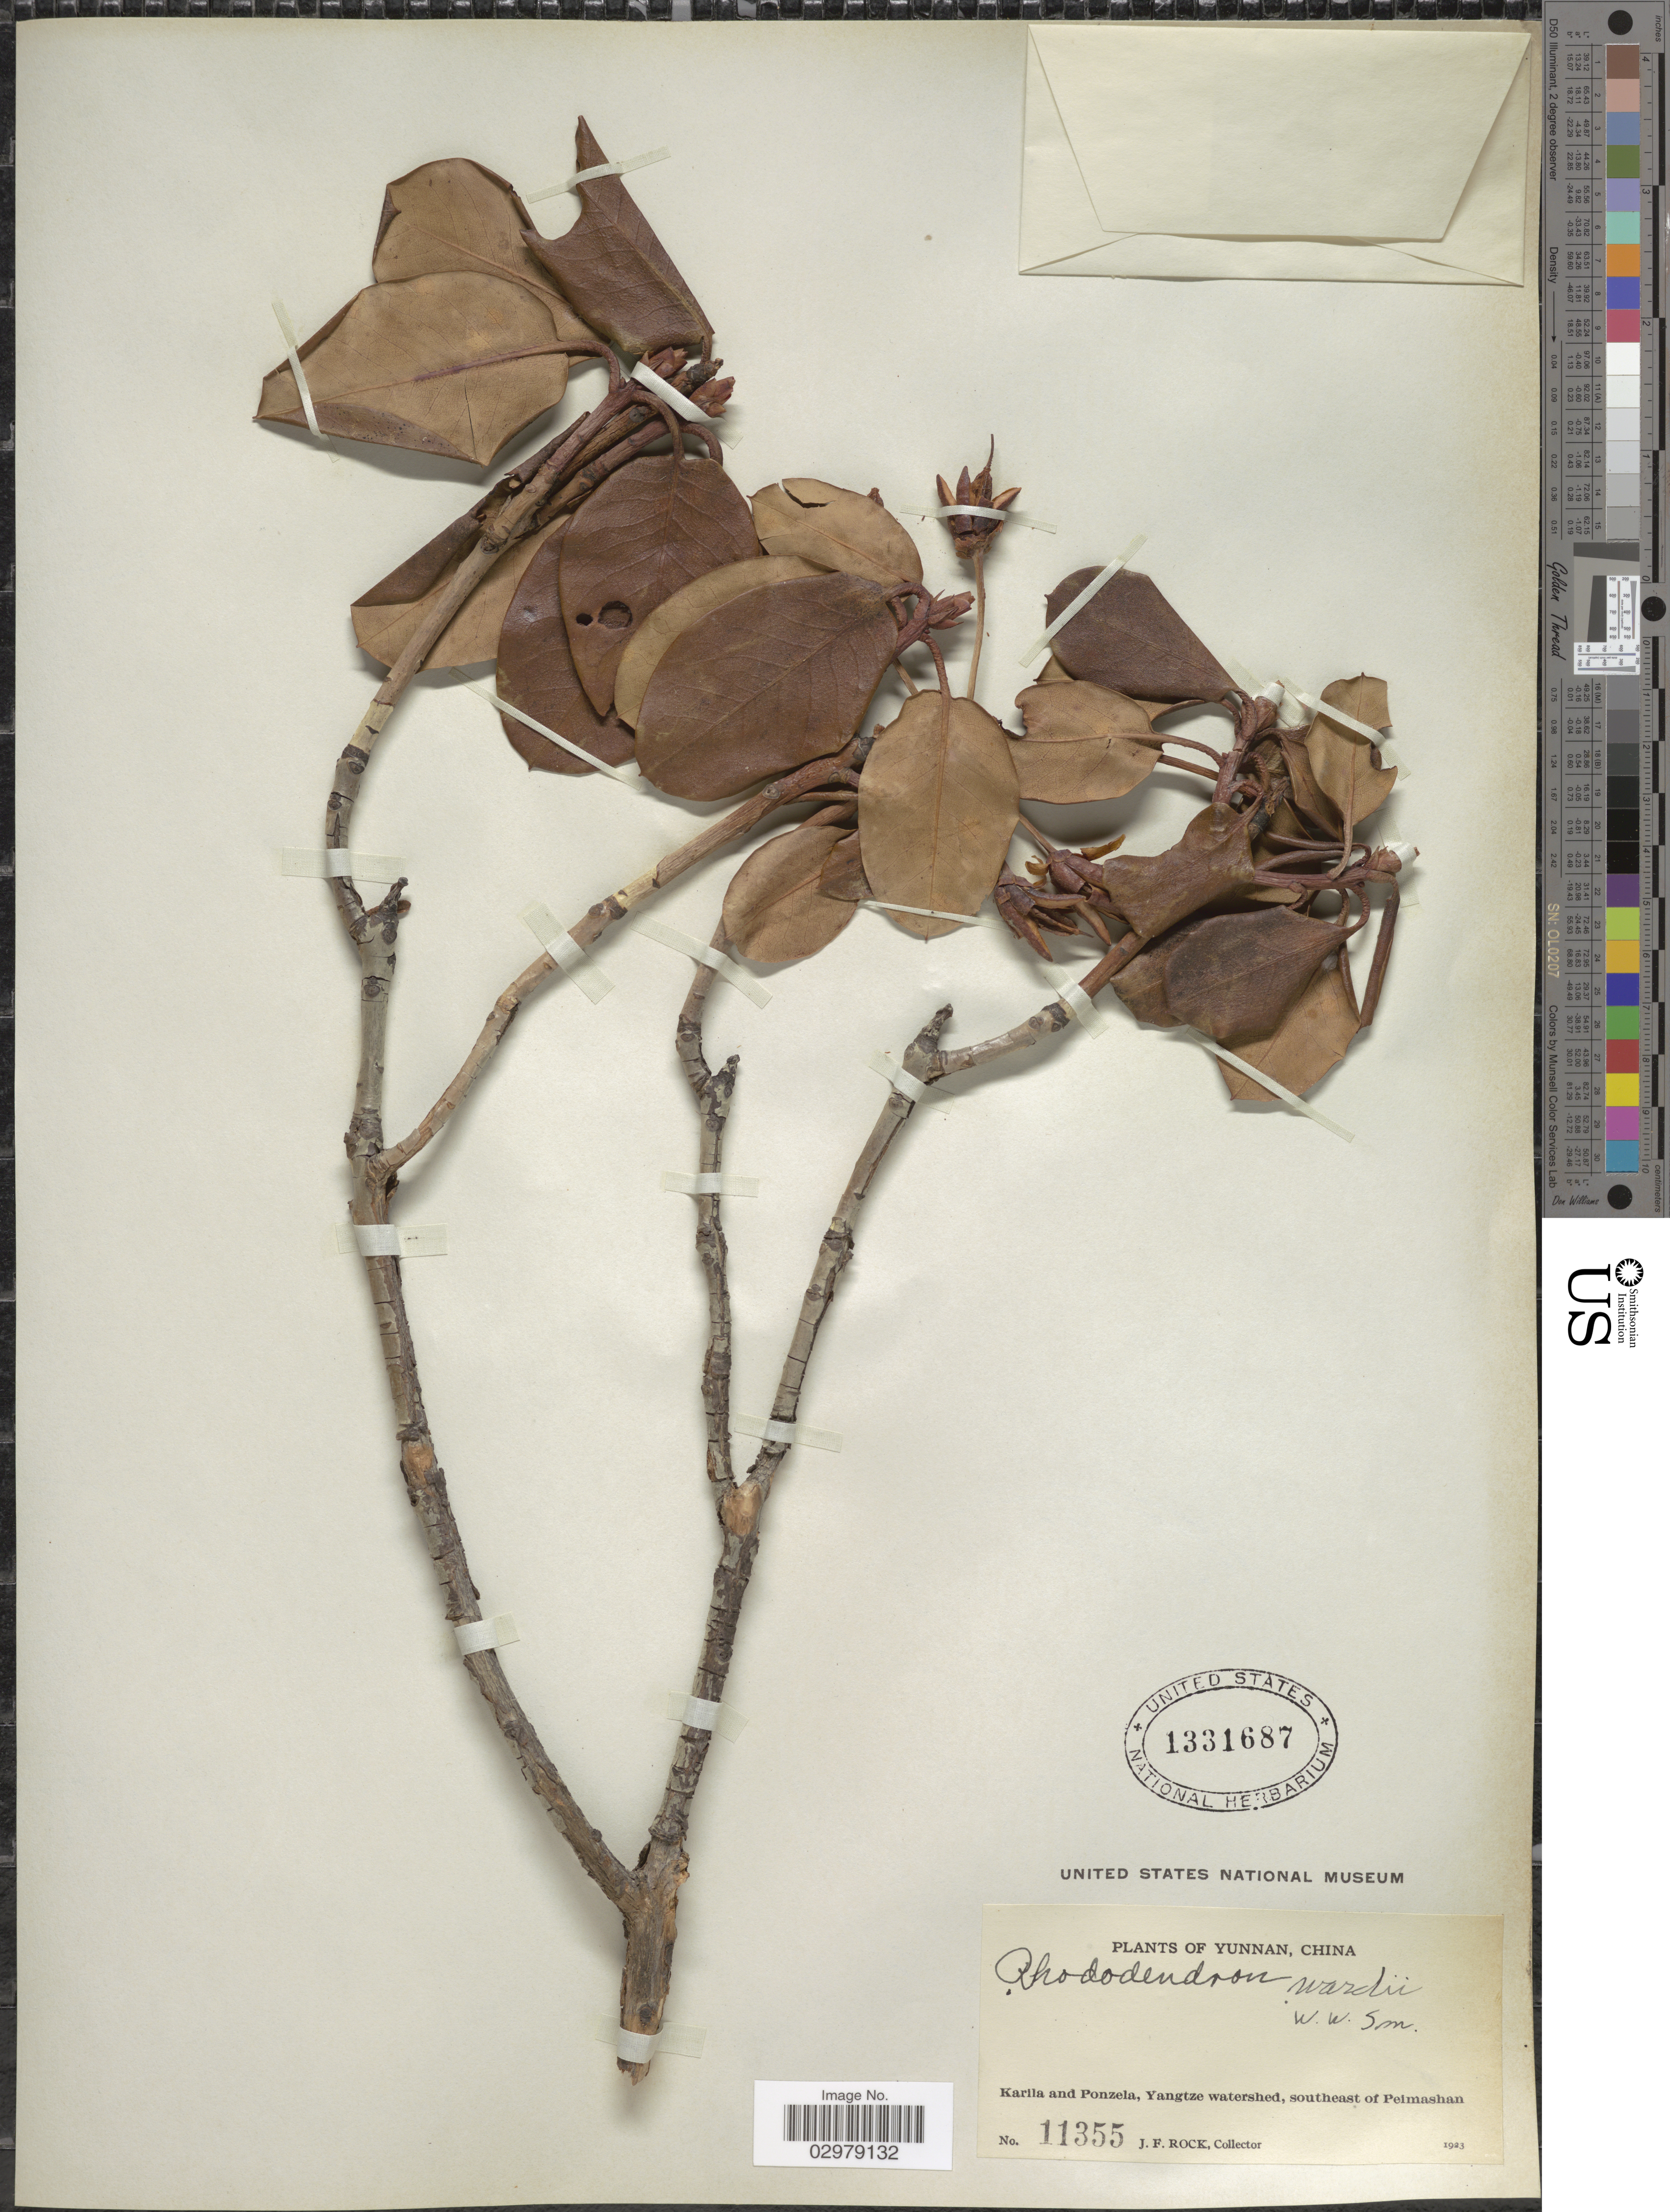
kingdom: Plantae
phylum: Tracheophyta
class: Magnoliopsida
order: Ericales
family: Ericaceae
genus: Rhododendron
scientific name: Rhododendron wardii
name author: W.W. Sm.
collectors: J. Rock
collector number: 11355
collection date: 1923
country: China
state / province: Yunnan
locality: Karila and Ponzela, Yangtze watershed, southeast of Peimashan.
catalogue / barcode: US 1331687